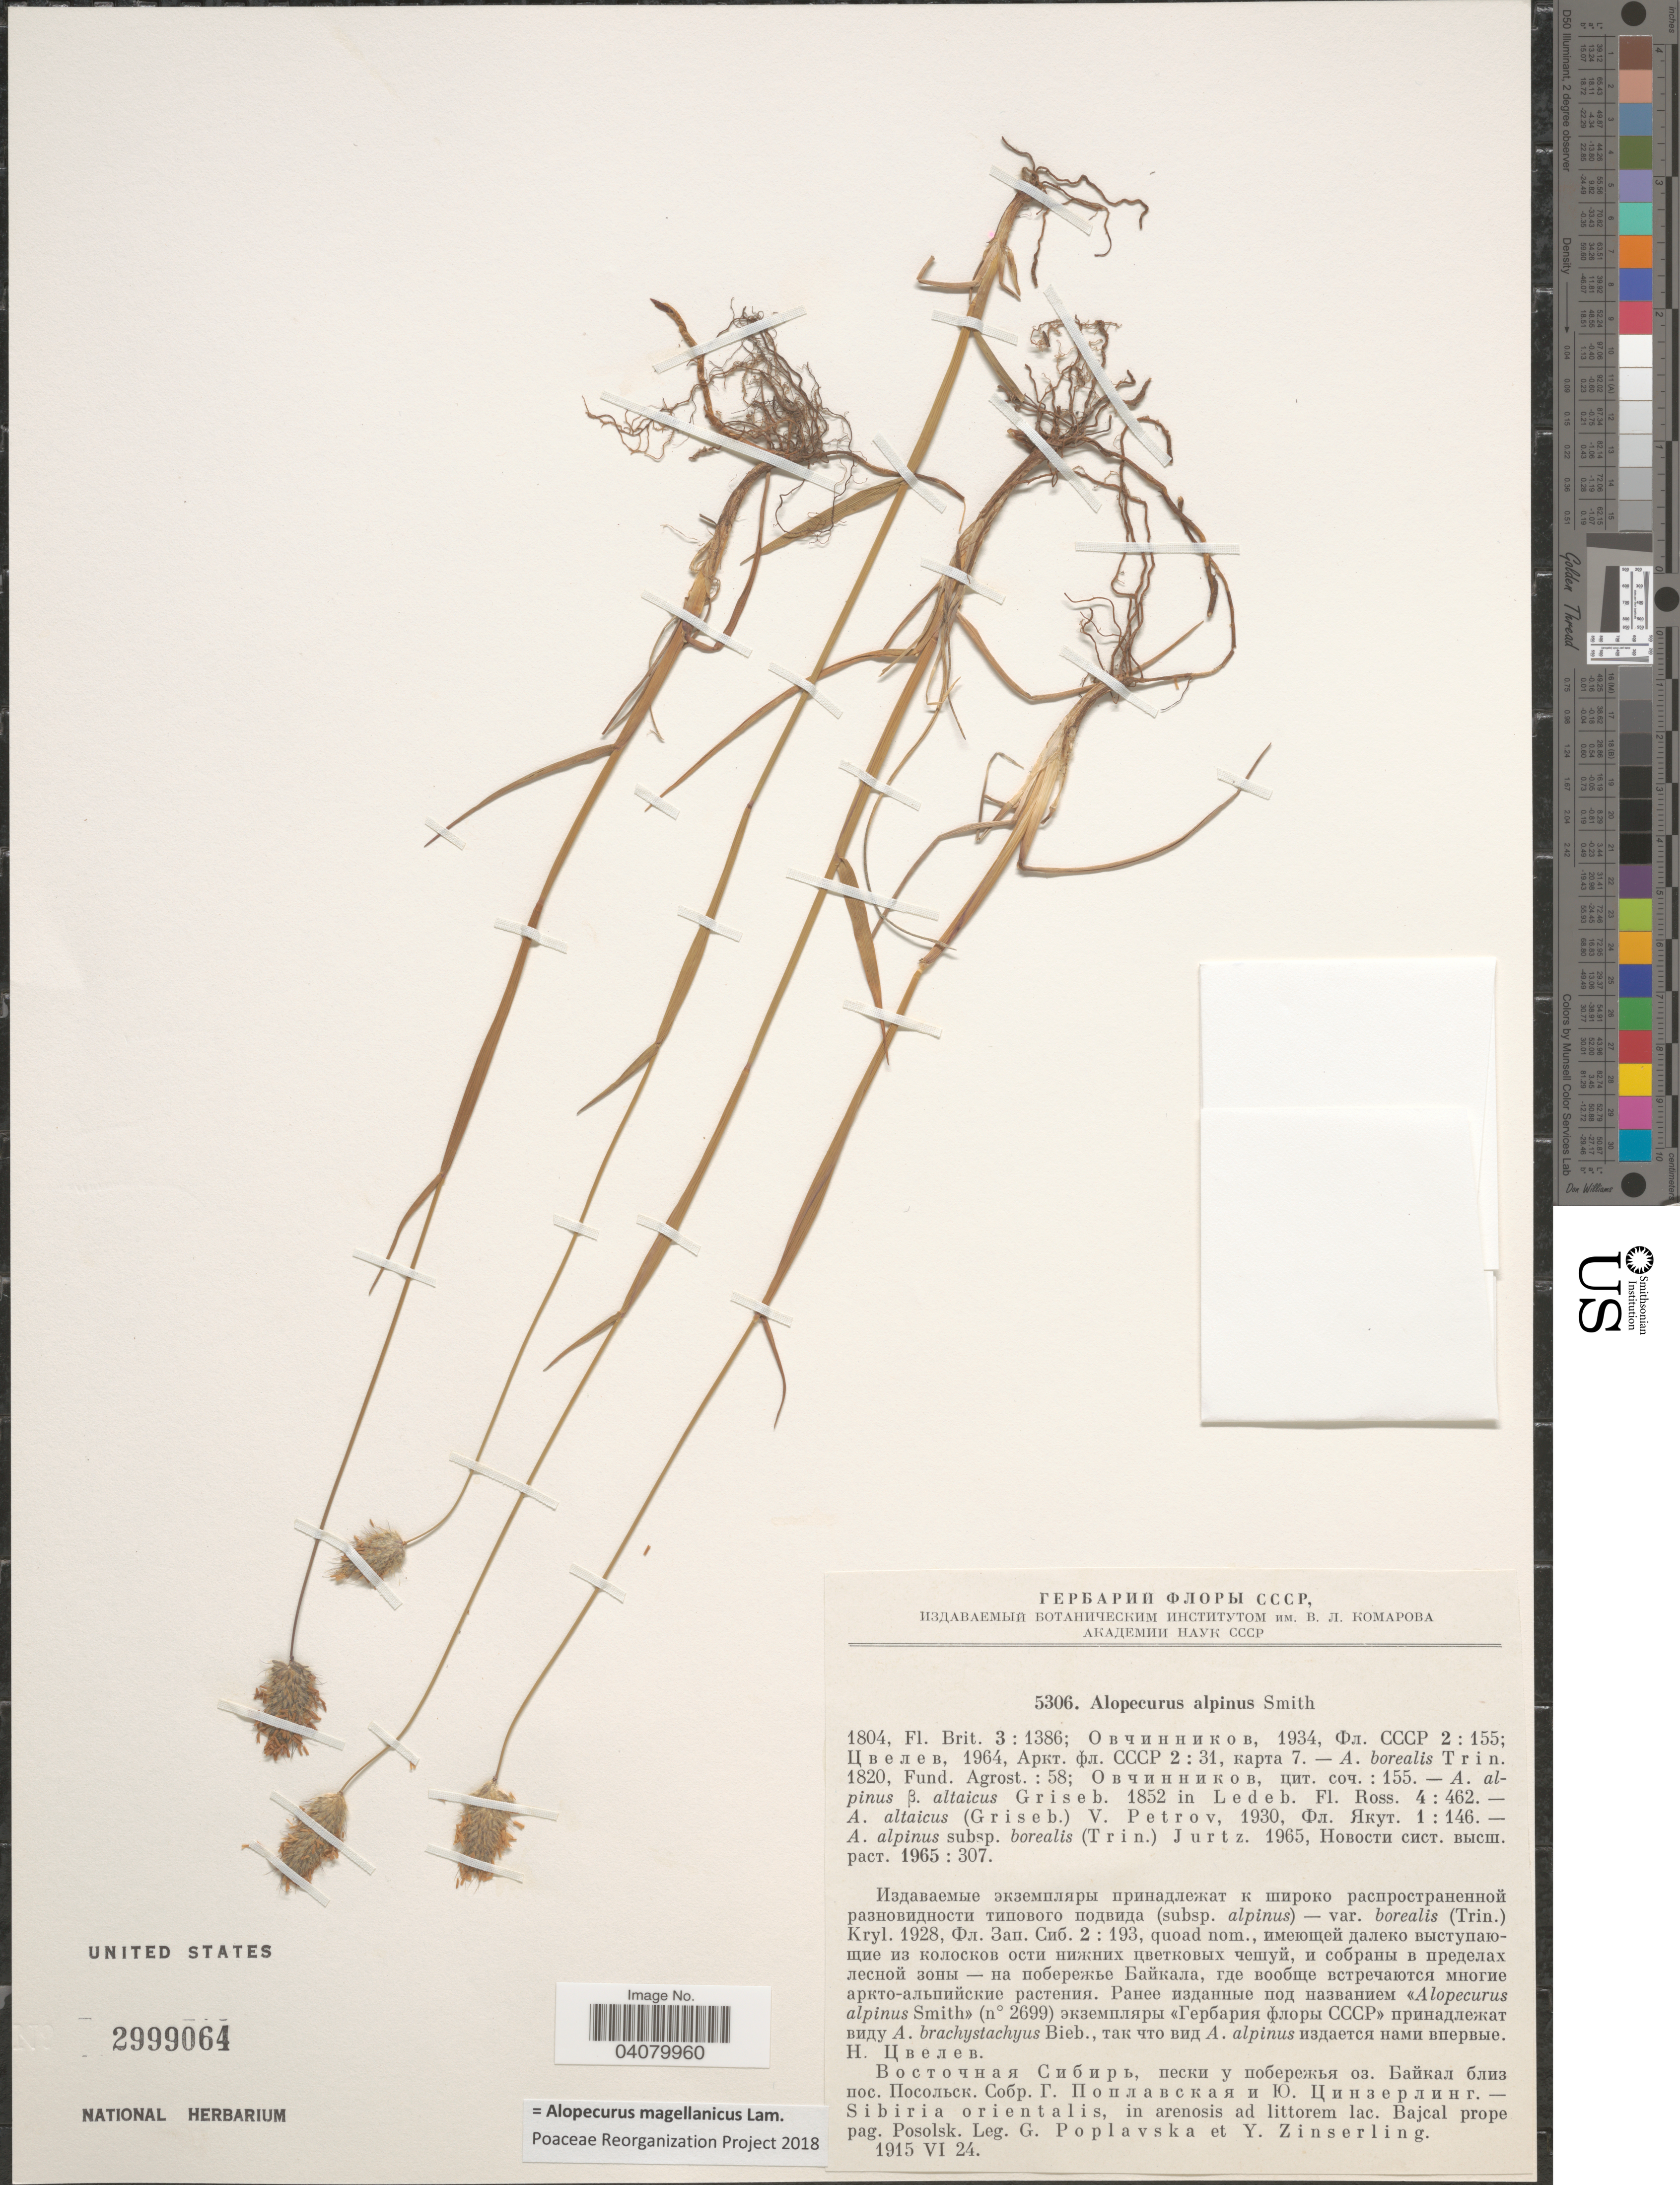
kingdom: Plantae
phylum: Tracheophyta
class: Liliopsida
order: Poales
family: Poaceae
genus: Alopecurus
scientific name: Alopecurus magellanicus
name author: Lam.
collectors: G. Poplavska & I. D. Zinserling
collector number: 5306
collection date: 1915-06-24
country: Russian Federation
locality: Sibiria orientalis, in arenosis ad littorem lac. Bajcal prope pag. Posolsk.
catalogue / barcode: US 2999064